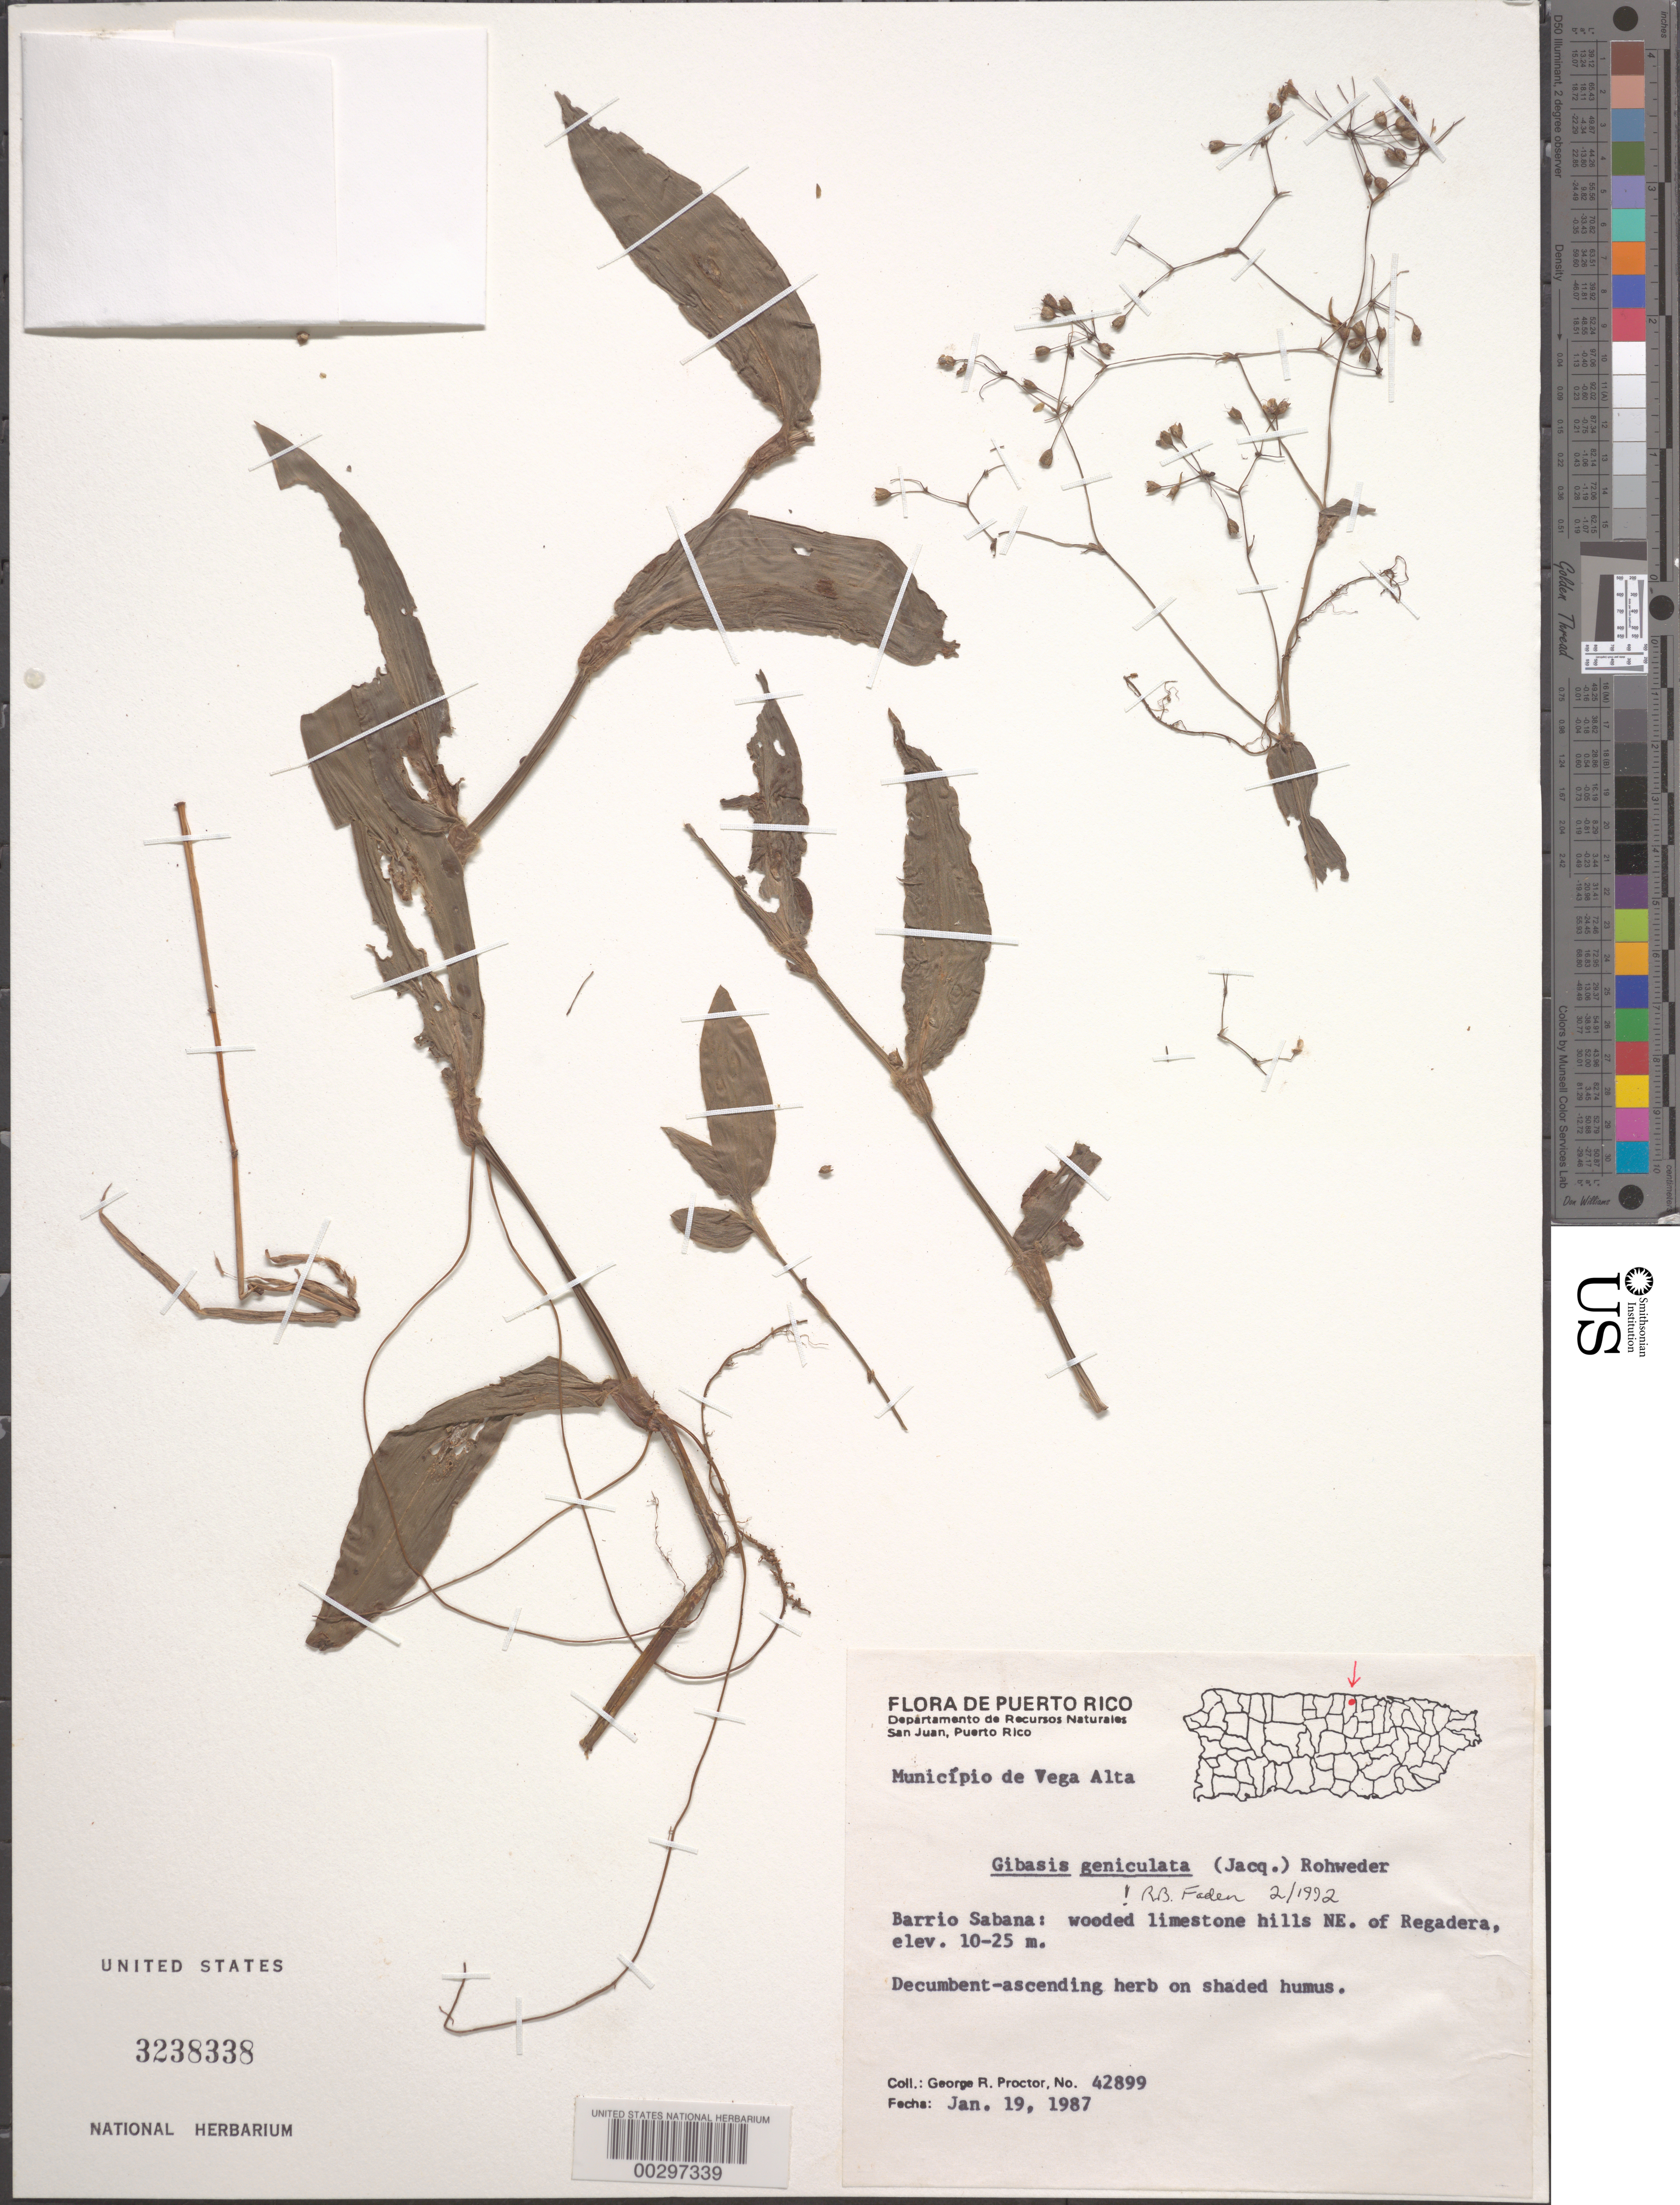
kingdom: Plantae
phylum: Tracheophyta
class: Liliopsida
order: Commelinales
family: Commelinaceae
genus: Gibasis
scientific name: Gibasis geniculata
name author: (Jacq.) Rohweder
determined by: Faden, Robert B., (US), Smithsonian Institution - National Museum of Natural History (UNITED STATES)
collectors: G. R. Proctor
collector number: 42899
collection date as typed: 19 Jan 1987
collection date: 1987-01-19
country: Puerto Rico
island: Greater Antilles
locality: Vega alta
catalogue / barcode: US 3238338